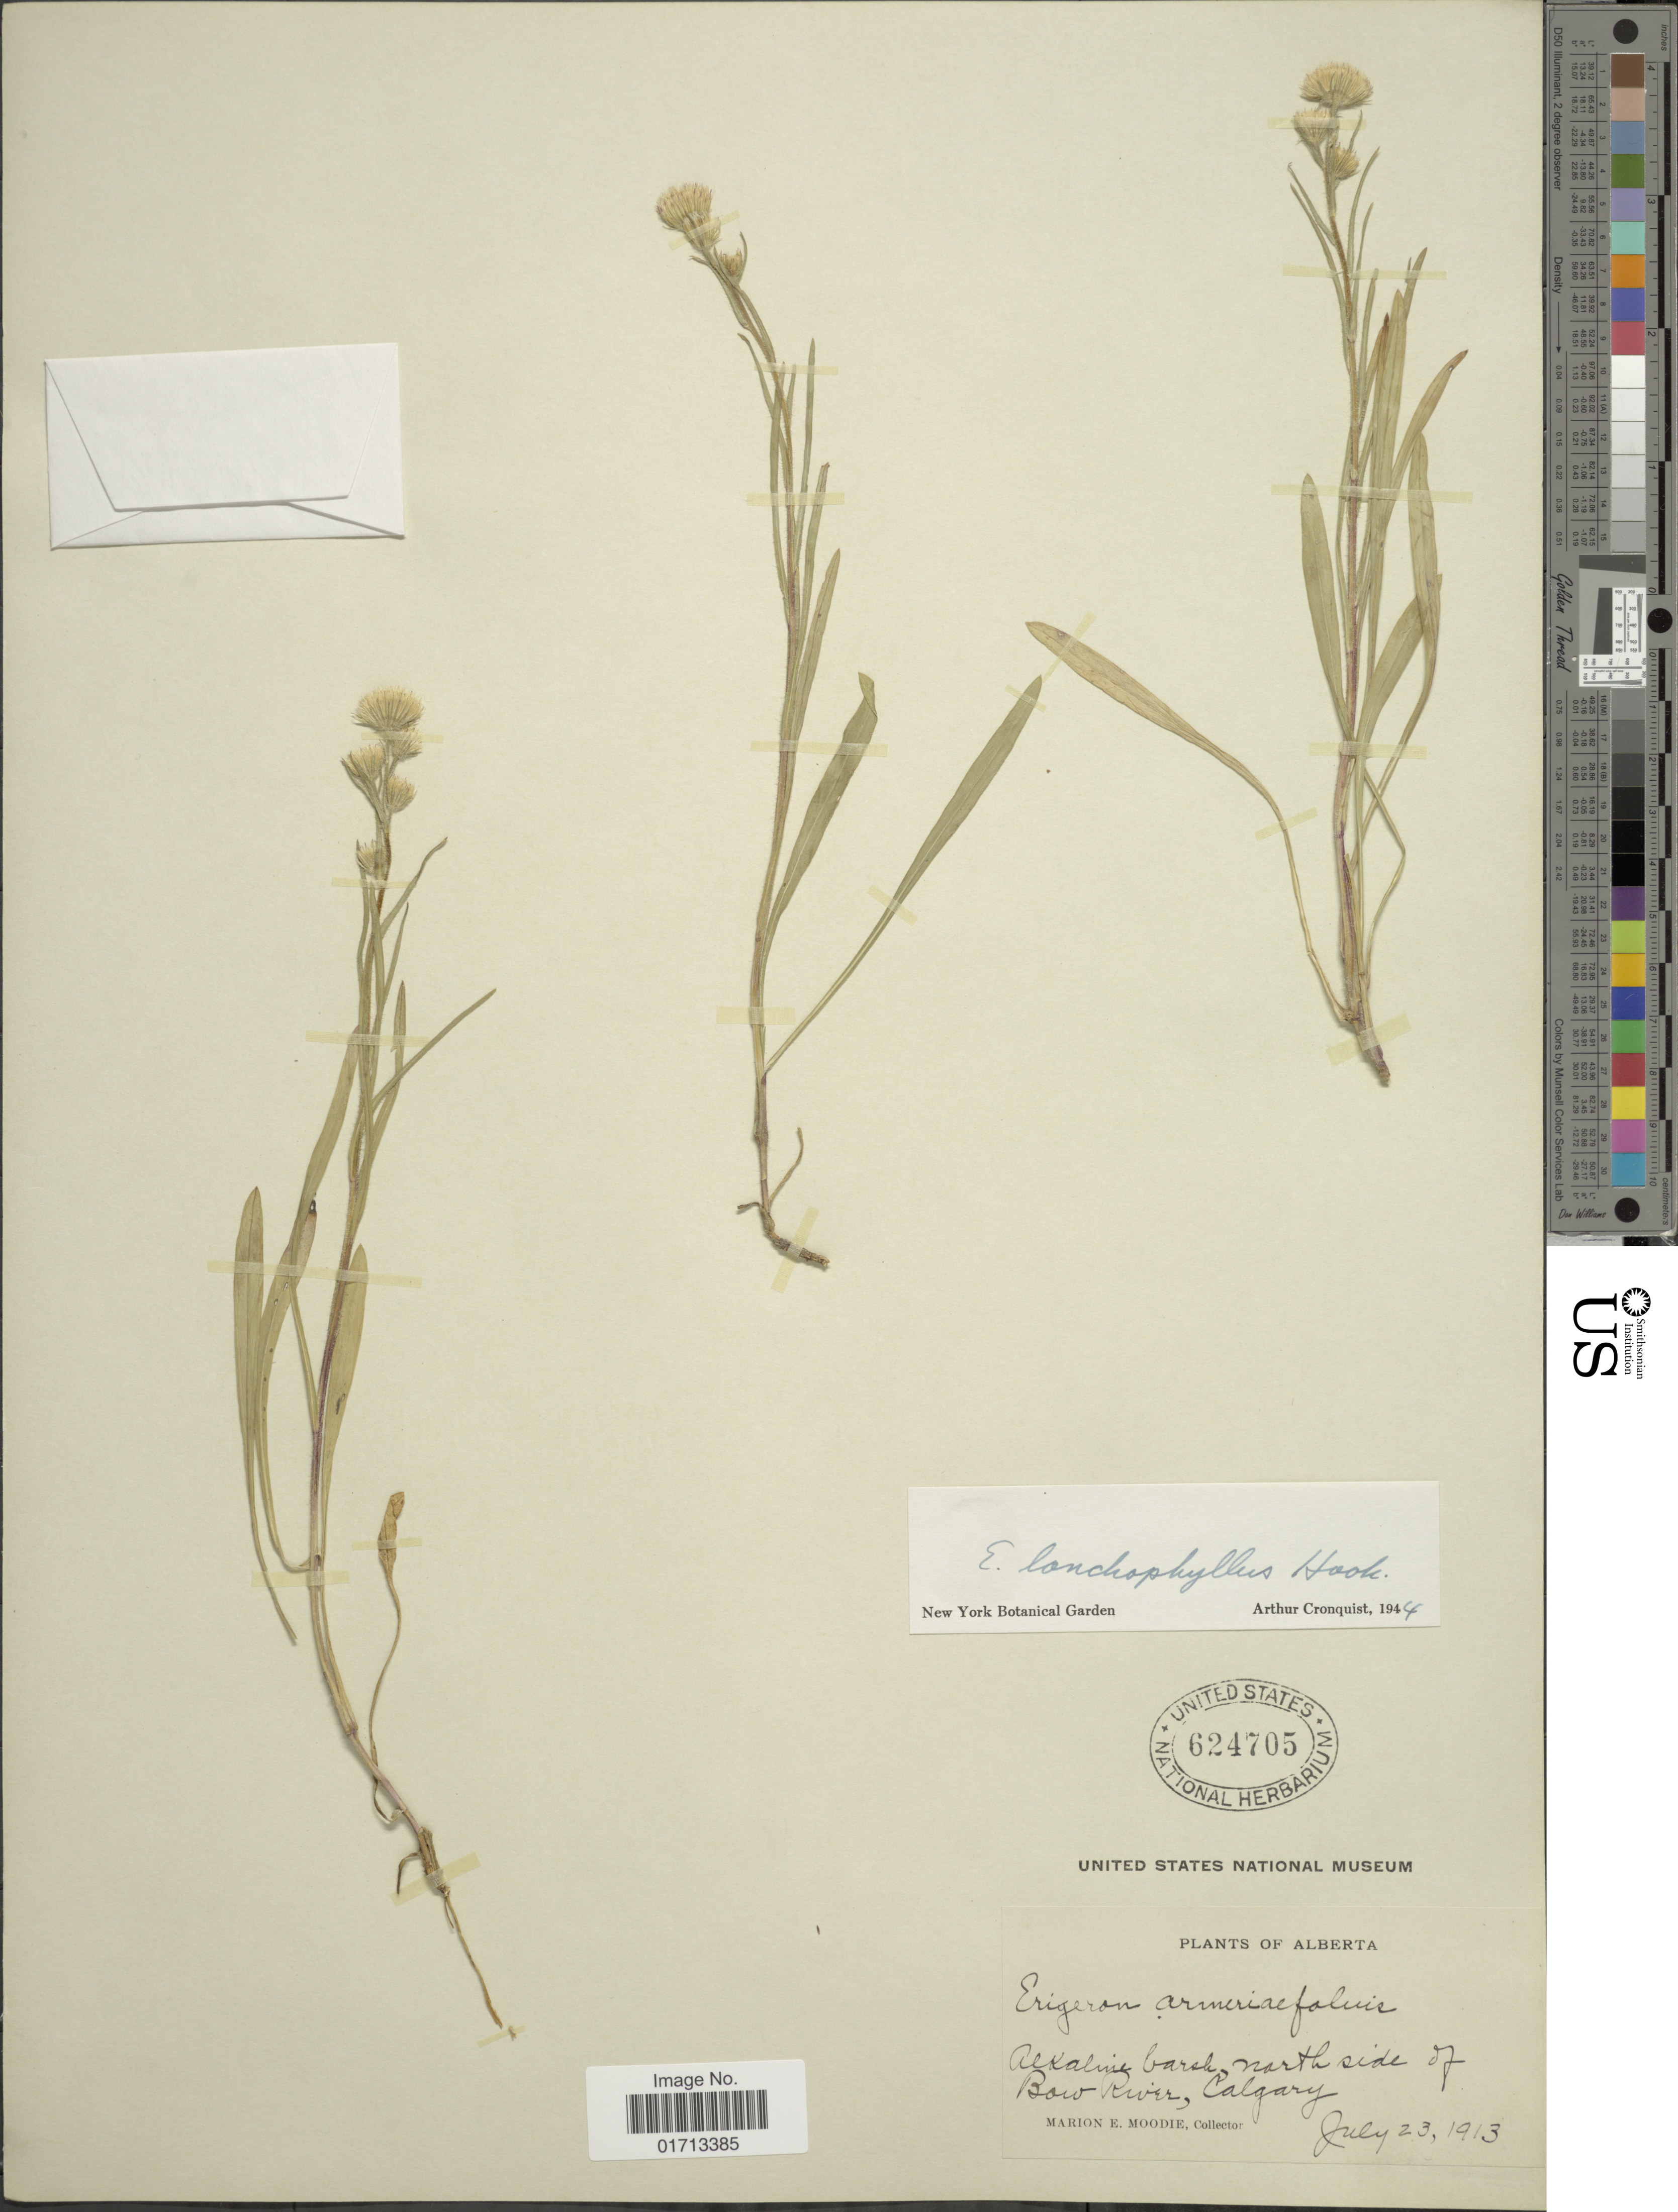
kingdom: Plantae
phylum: Tracheophyta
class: Magnoliopsida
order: Asterales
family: Asteraceae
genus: Erigeron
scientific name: Erigeron lonchophyllus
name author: Hook.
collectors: M. E. Moodie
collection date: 1913-07-23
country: Canada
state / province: Alberta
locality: Alkaline barsh, north side of Bow River, Calgary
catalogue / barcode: US 624705